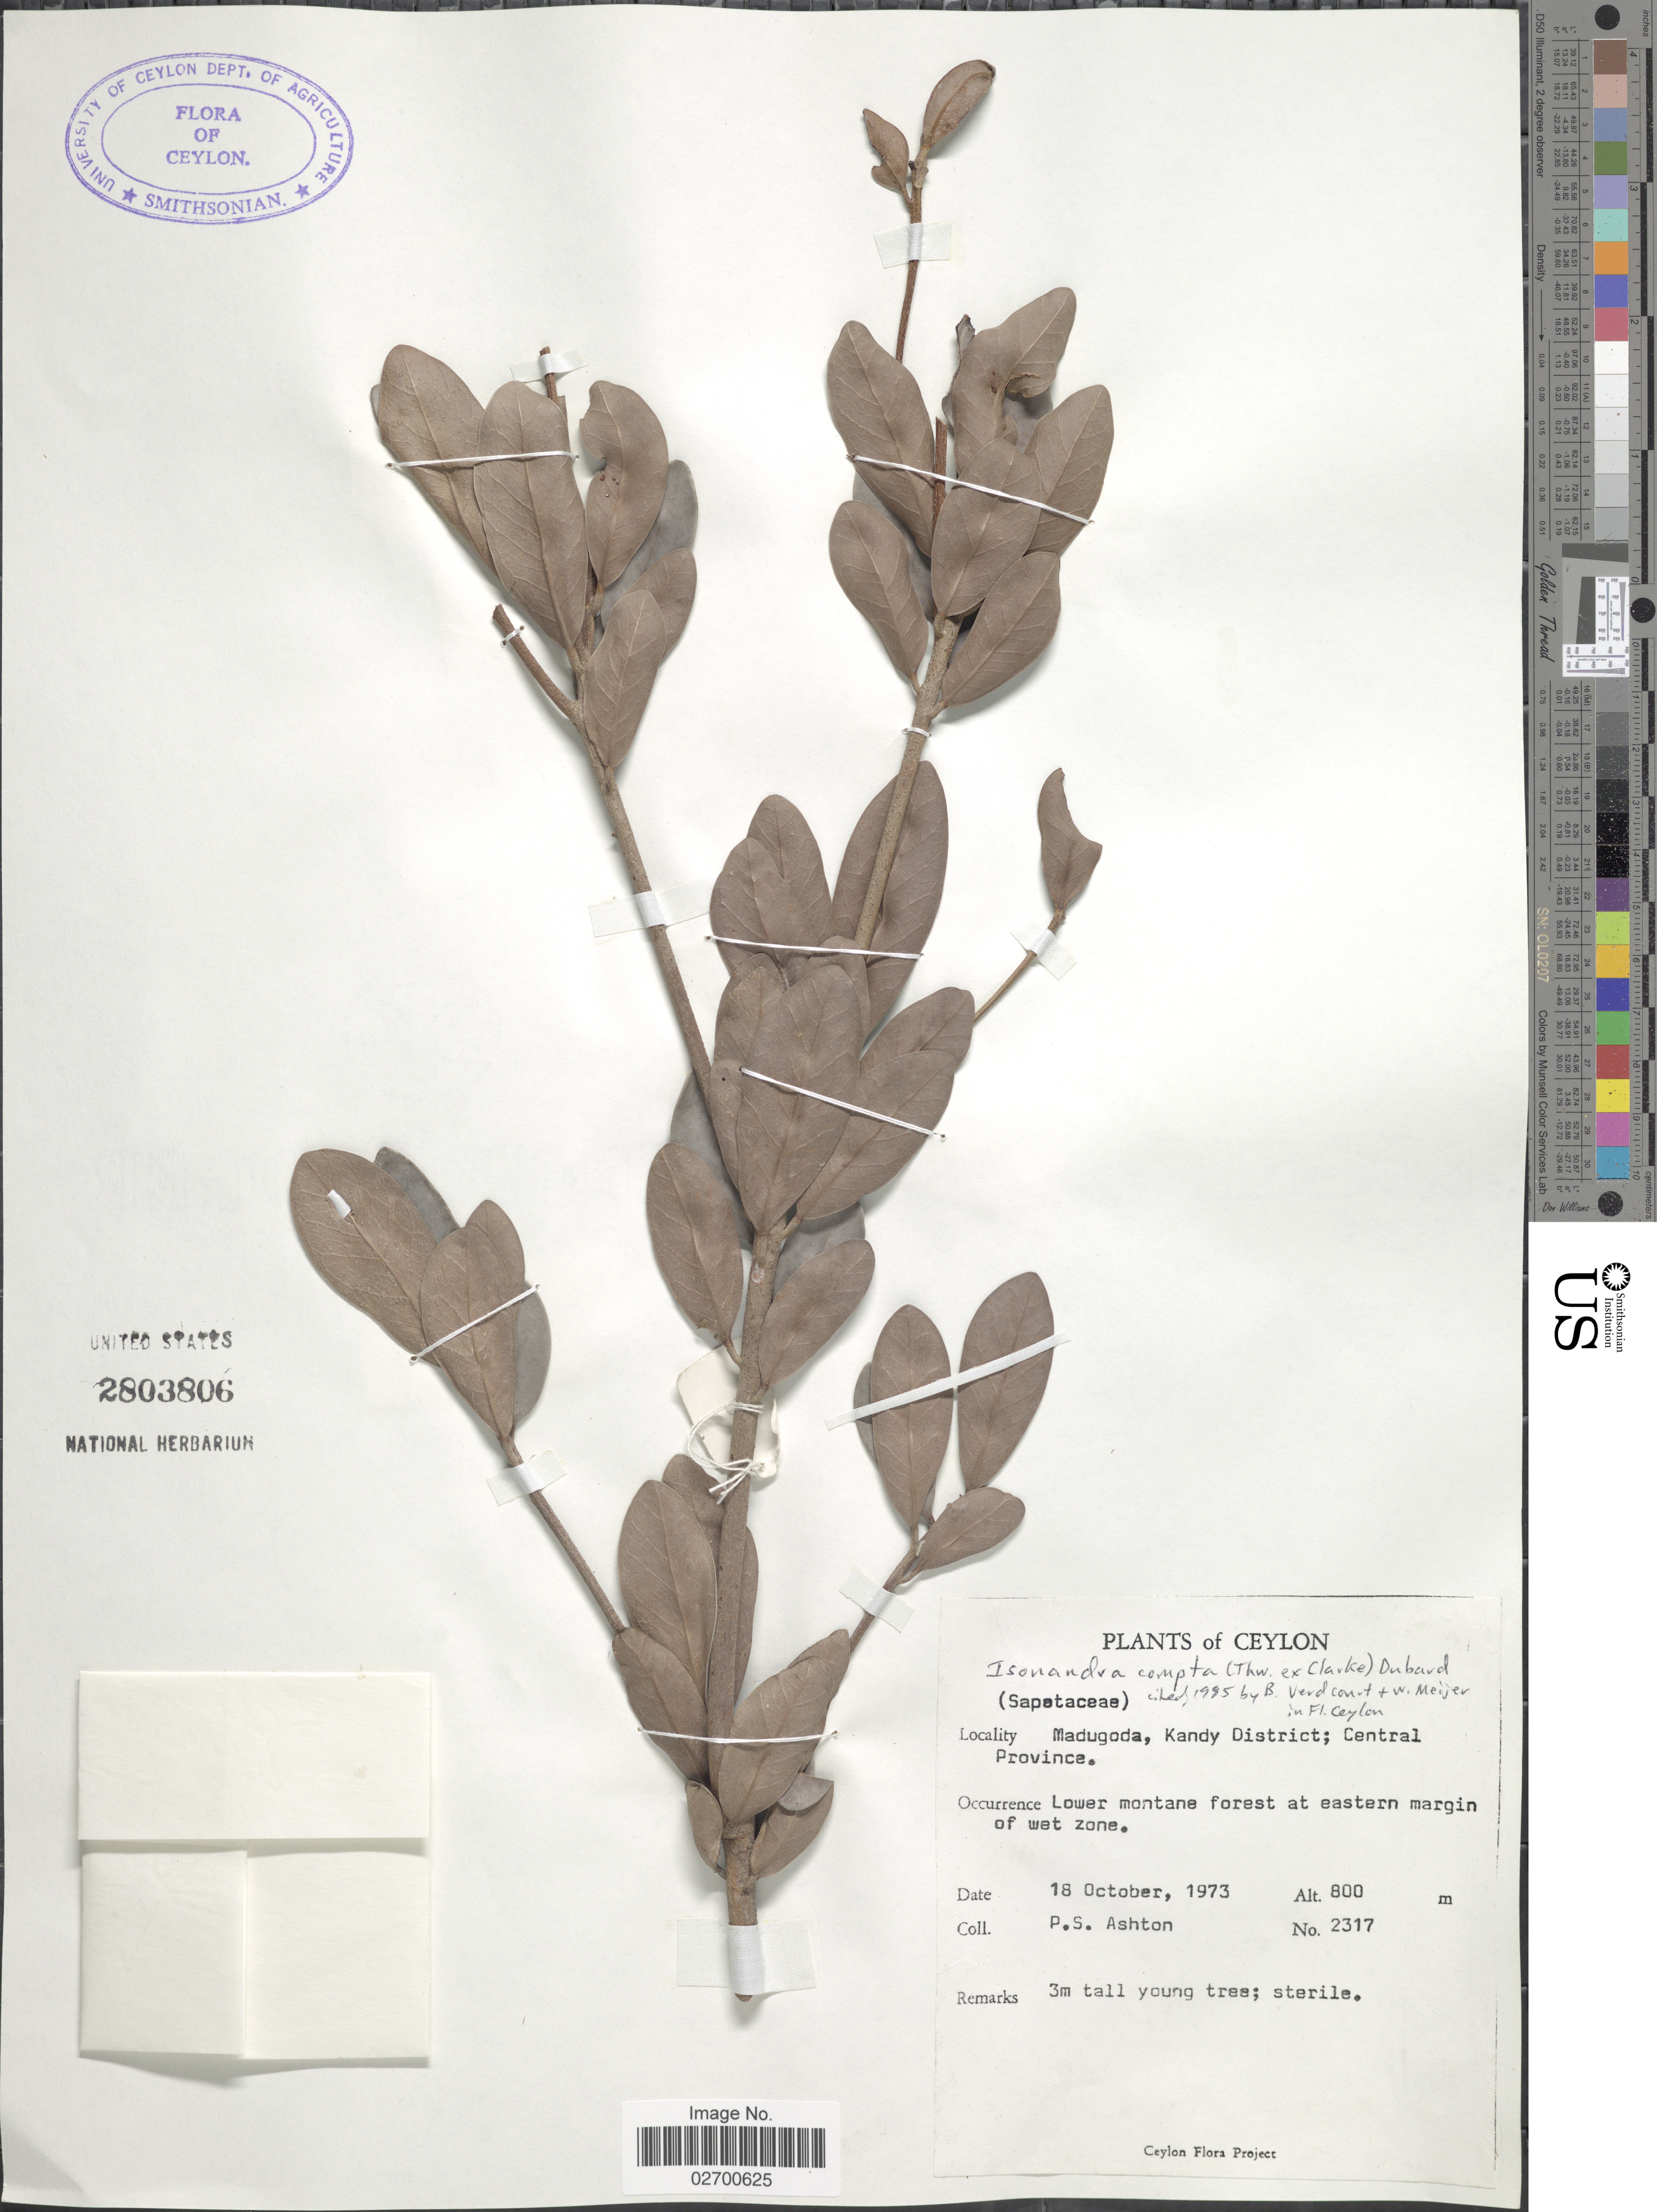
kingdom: Plantae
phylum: Tracheophyta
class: Magnoliopsida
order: Ericales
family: Sapotaceae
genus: Isonandra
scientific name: Isonandra compta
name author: Dubard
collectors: P. S. Ashton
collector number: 2317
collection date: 1973-10-18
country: Sri Lanka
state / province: Central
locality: Madugoda, Kandy District; Central Province. Ceylon. Lower montane forest at eastern margin of wet zone.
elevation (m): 800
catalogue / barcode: US 2803806